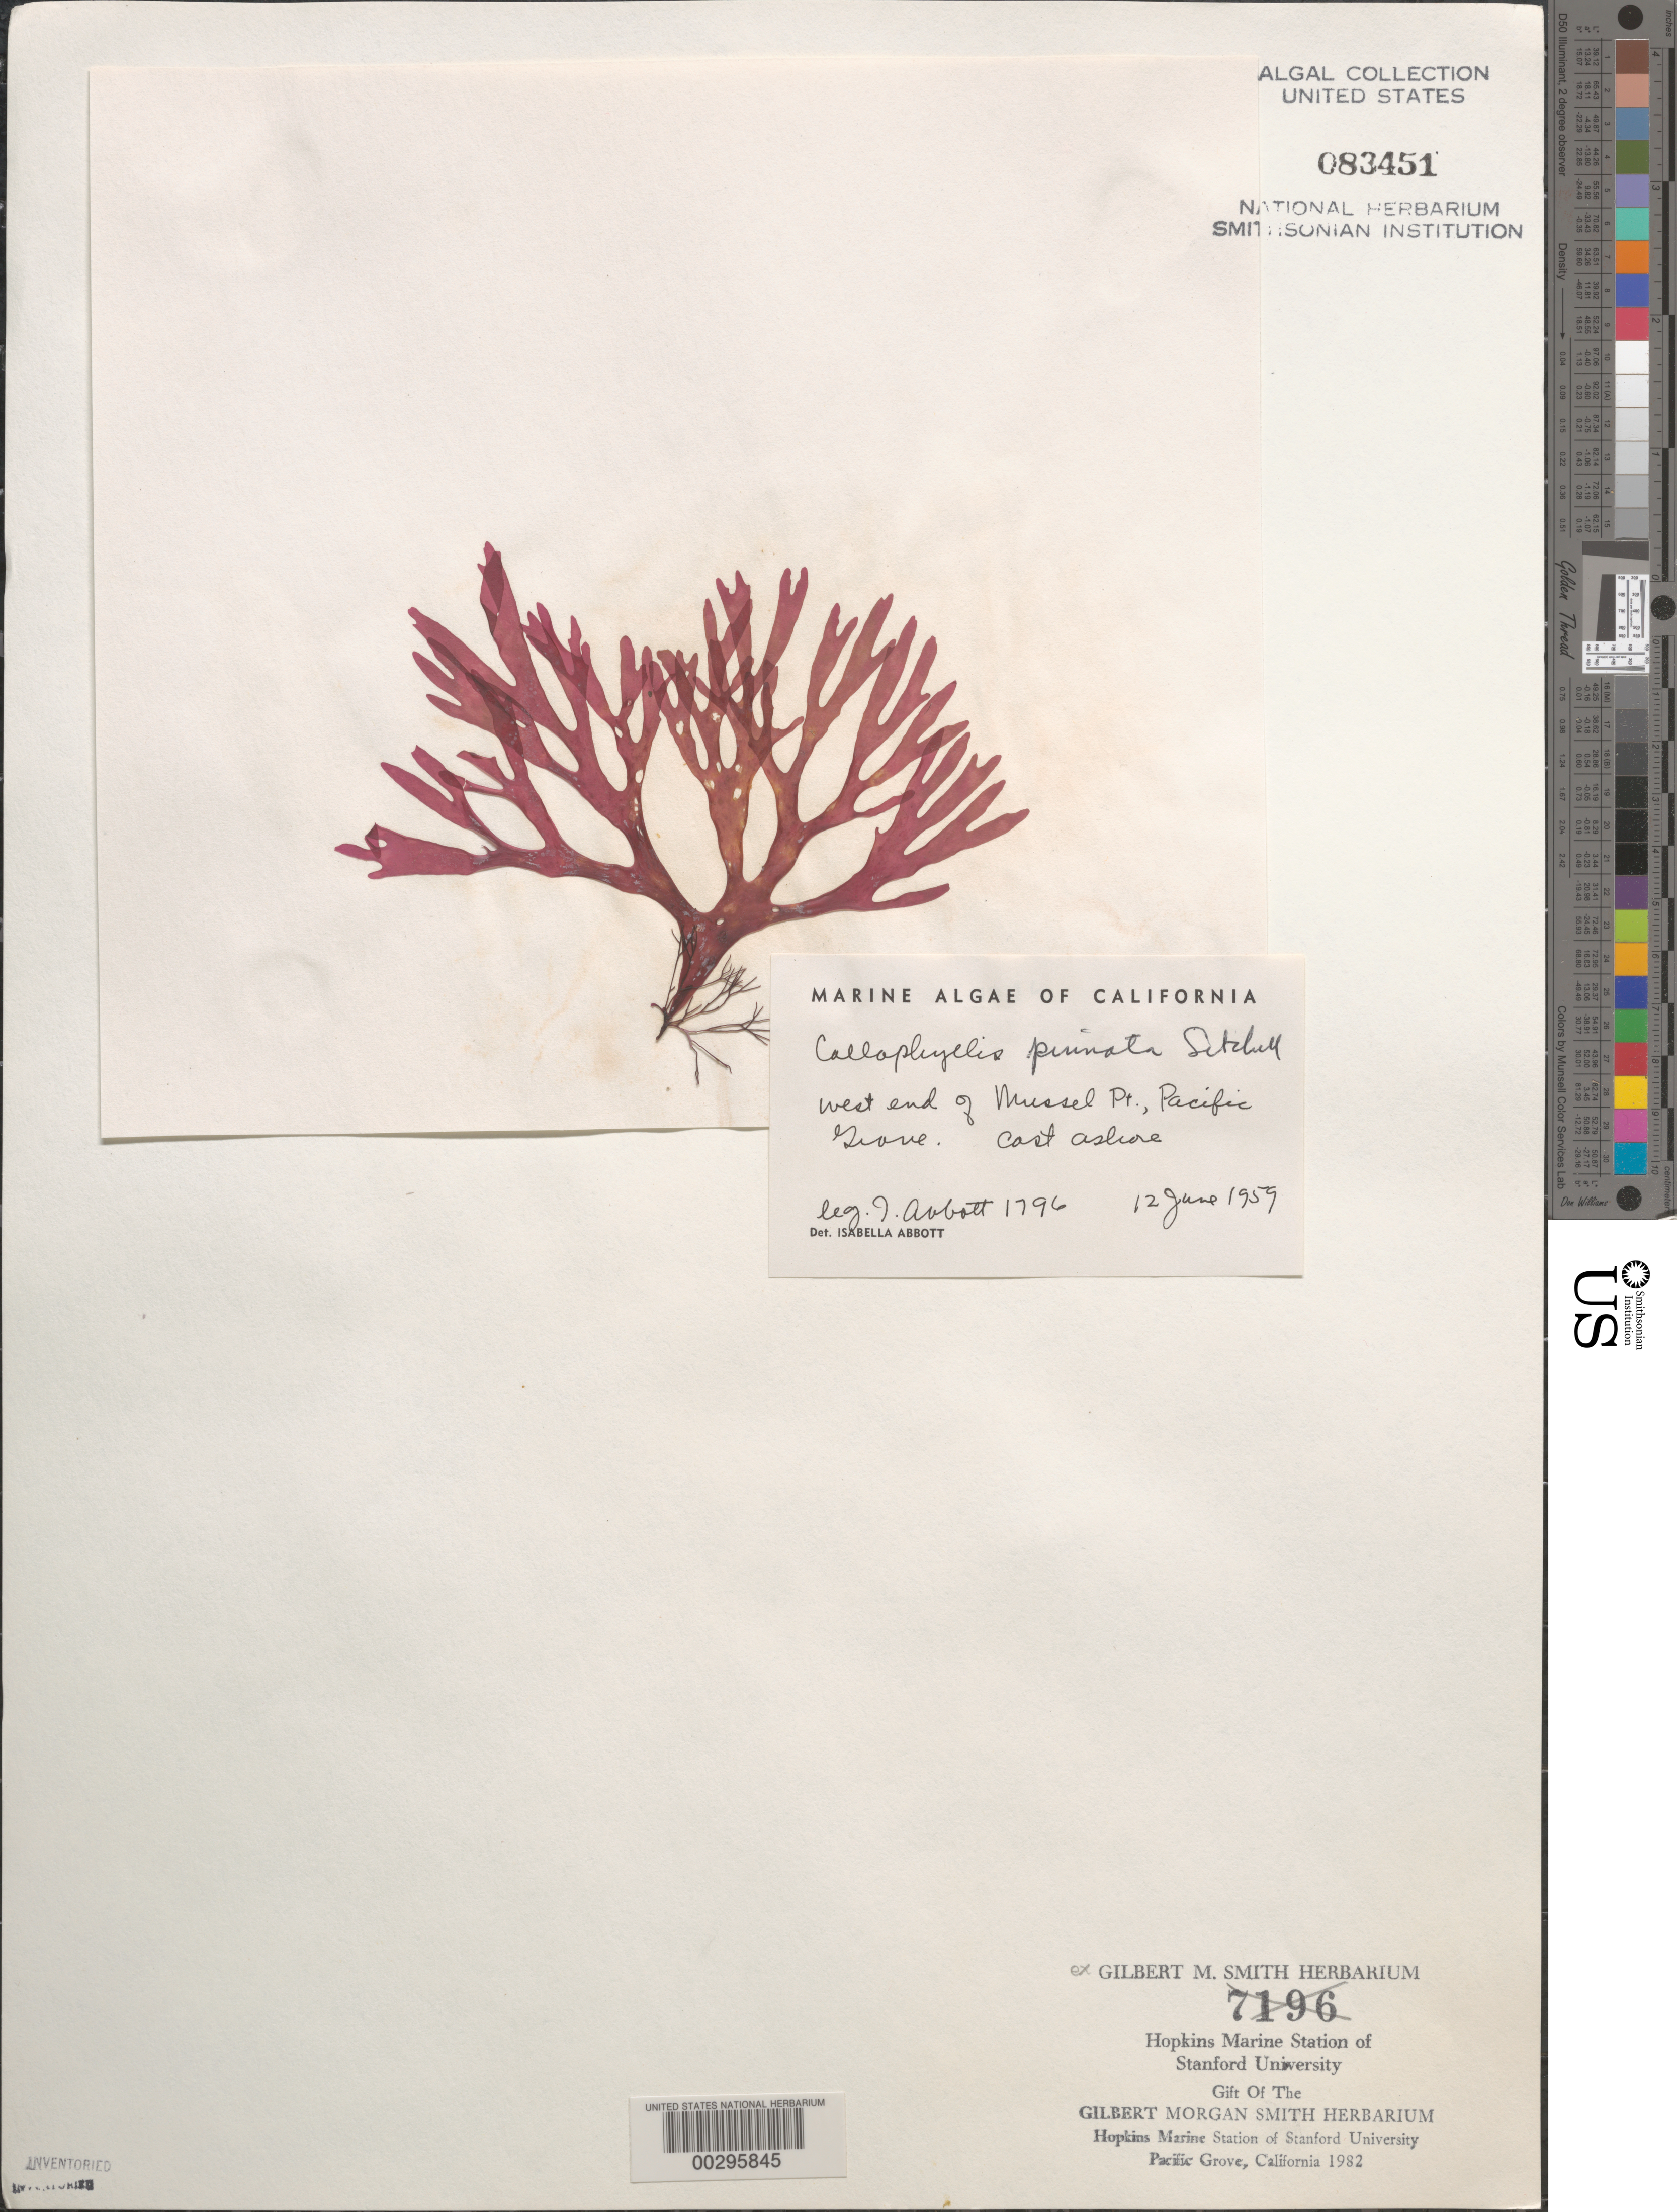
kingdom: Plantae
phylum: Rhodophyta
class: Florideophyceae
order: Gigartinales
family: Kallymeniaceae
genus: Callophyllis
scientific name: Callophyllis pinnata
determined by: Abbott, Isabella A.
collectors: I. A. Abbott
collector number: IAA 1796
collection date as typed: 12 Jun 1959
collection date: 1959-06-12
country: United States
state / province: California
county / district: Monterey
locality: Mussel Point, Pacific Grove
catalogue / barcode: US 83451